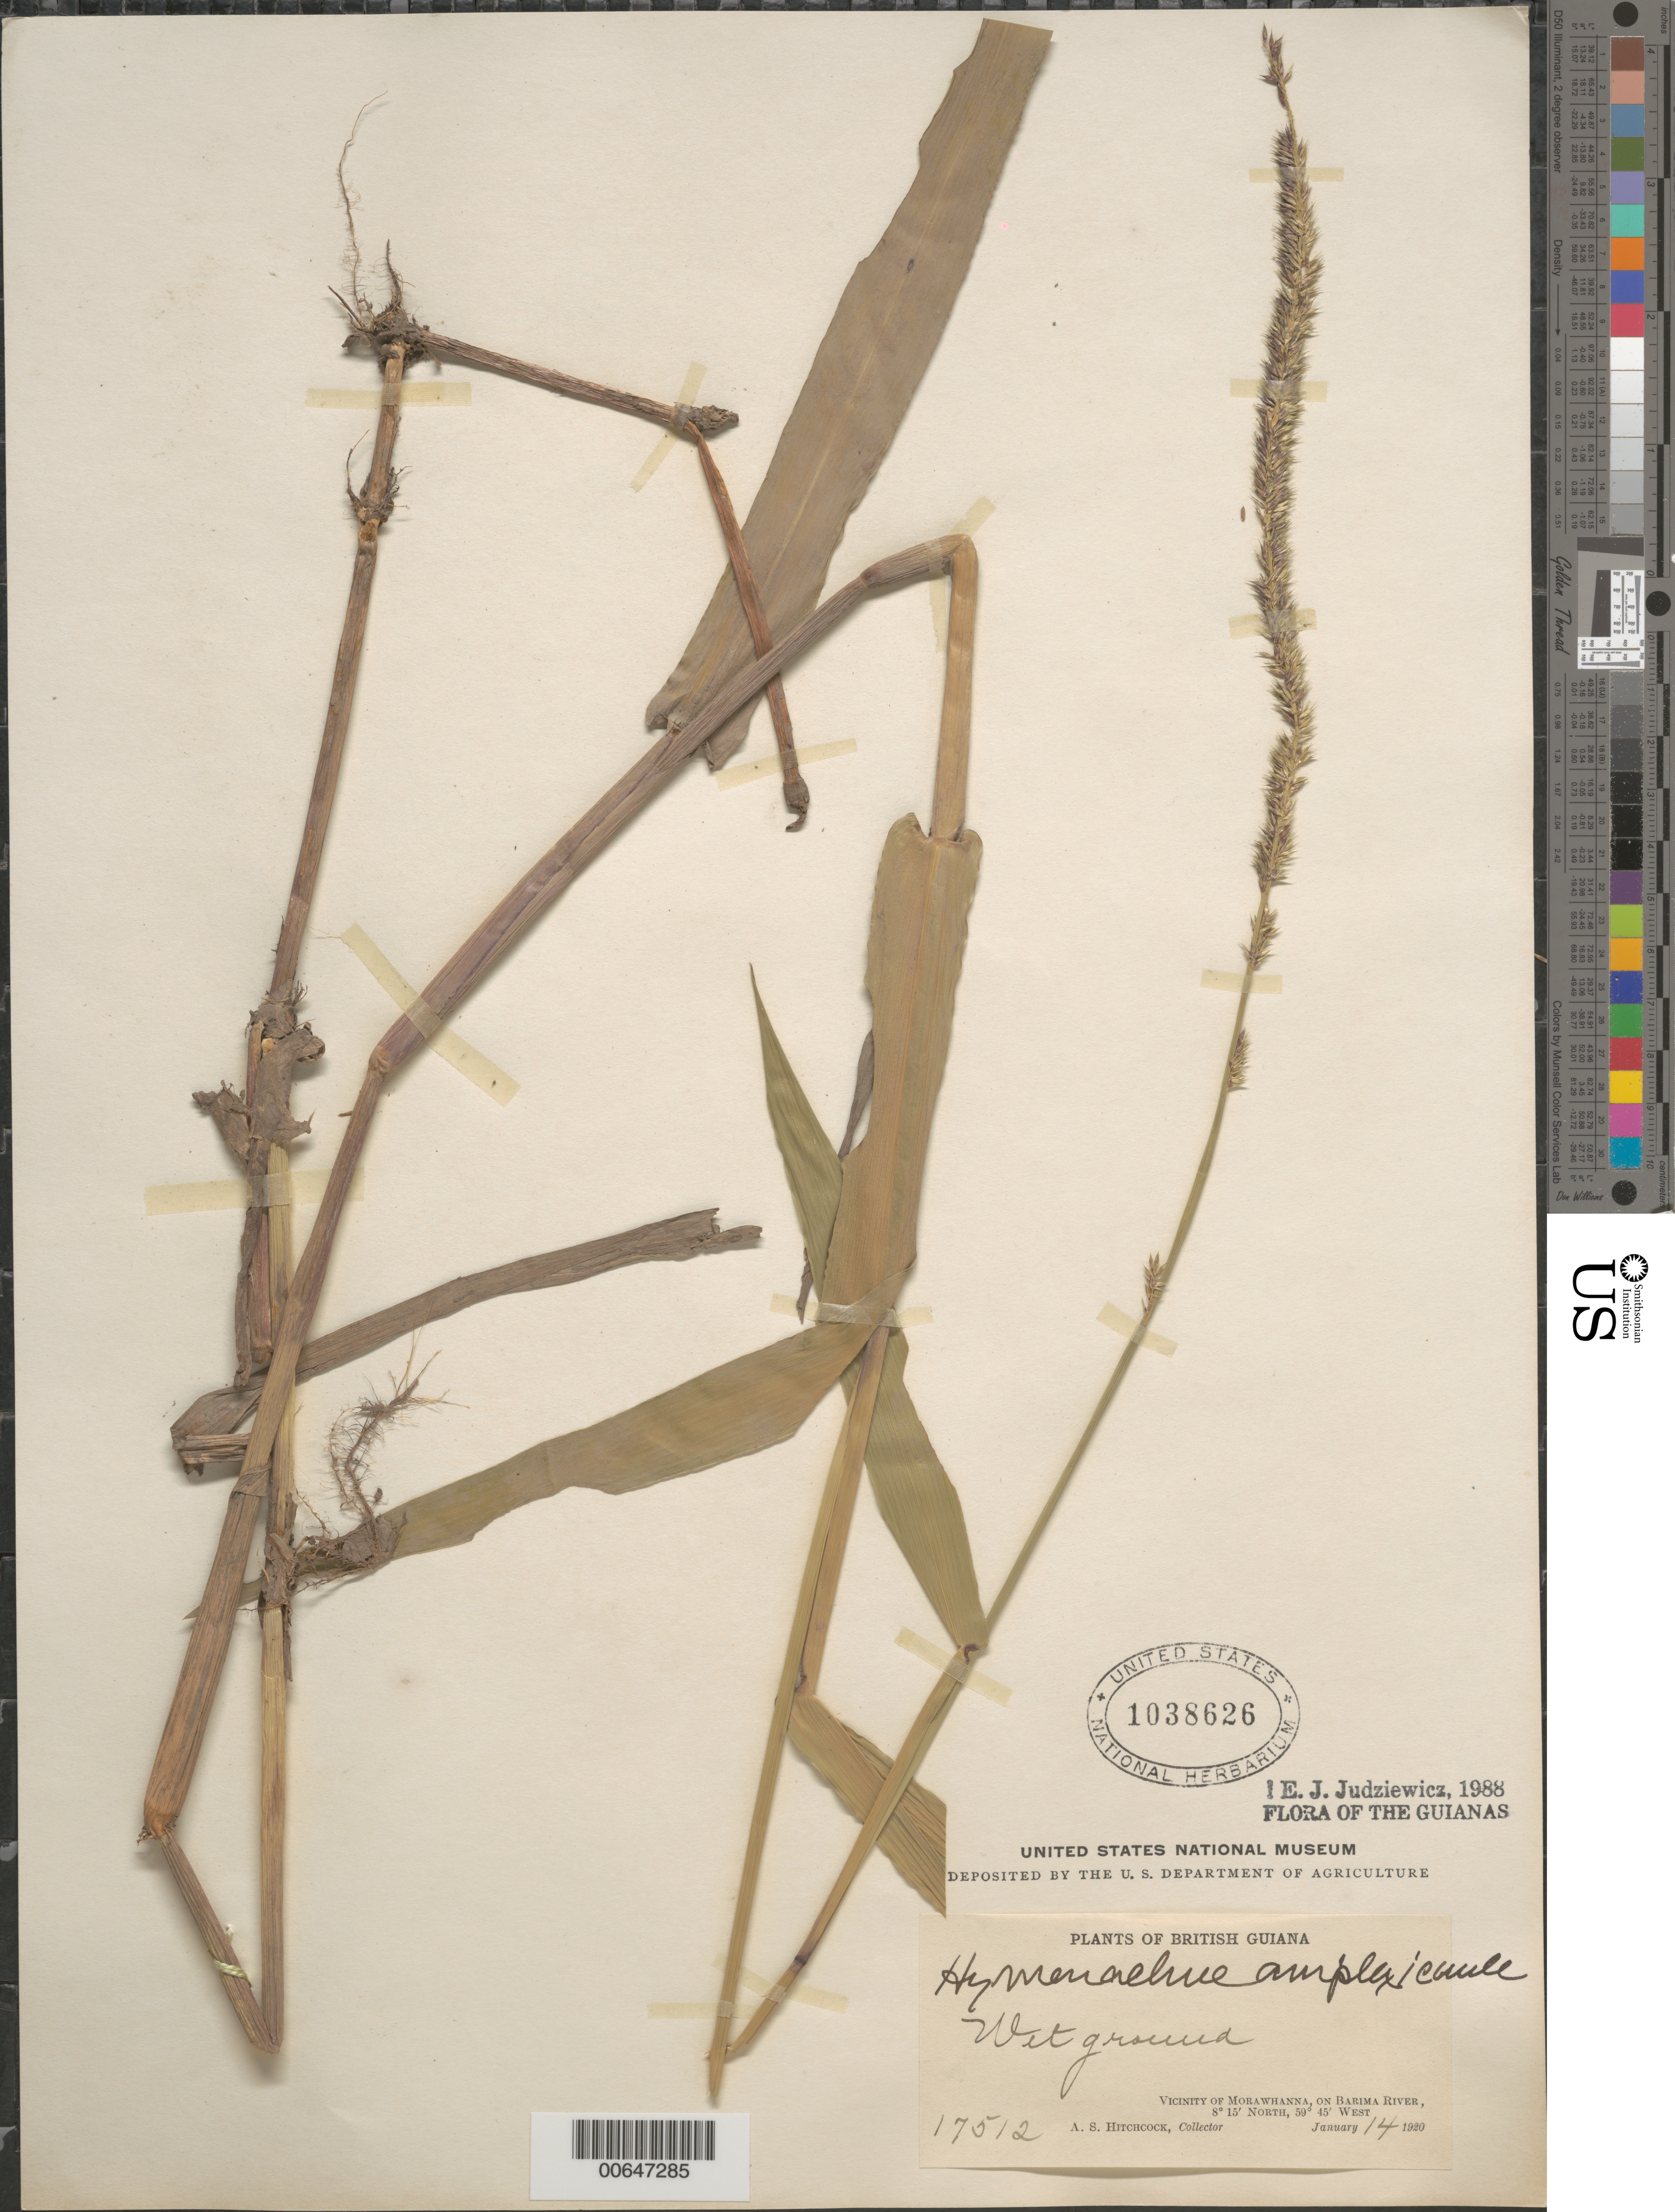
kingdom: Plantae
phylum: Tracheophyta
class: Liliopsida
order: Poales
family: Poaceae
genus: Hymenachne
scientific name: Hymenachne amplexicaulis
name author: (Rudge) Nees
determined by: Judziewicz, E. J.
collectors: A. S. Hitchcock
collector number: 17512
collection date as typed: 14-Jan-20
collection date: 1920-01-14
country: Guyana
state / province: Barima-Waini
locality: Morawhanna, vic., Barima R.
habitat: Wet ground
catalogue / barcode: US 1038626